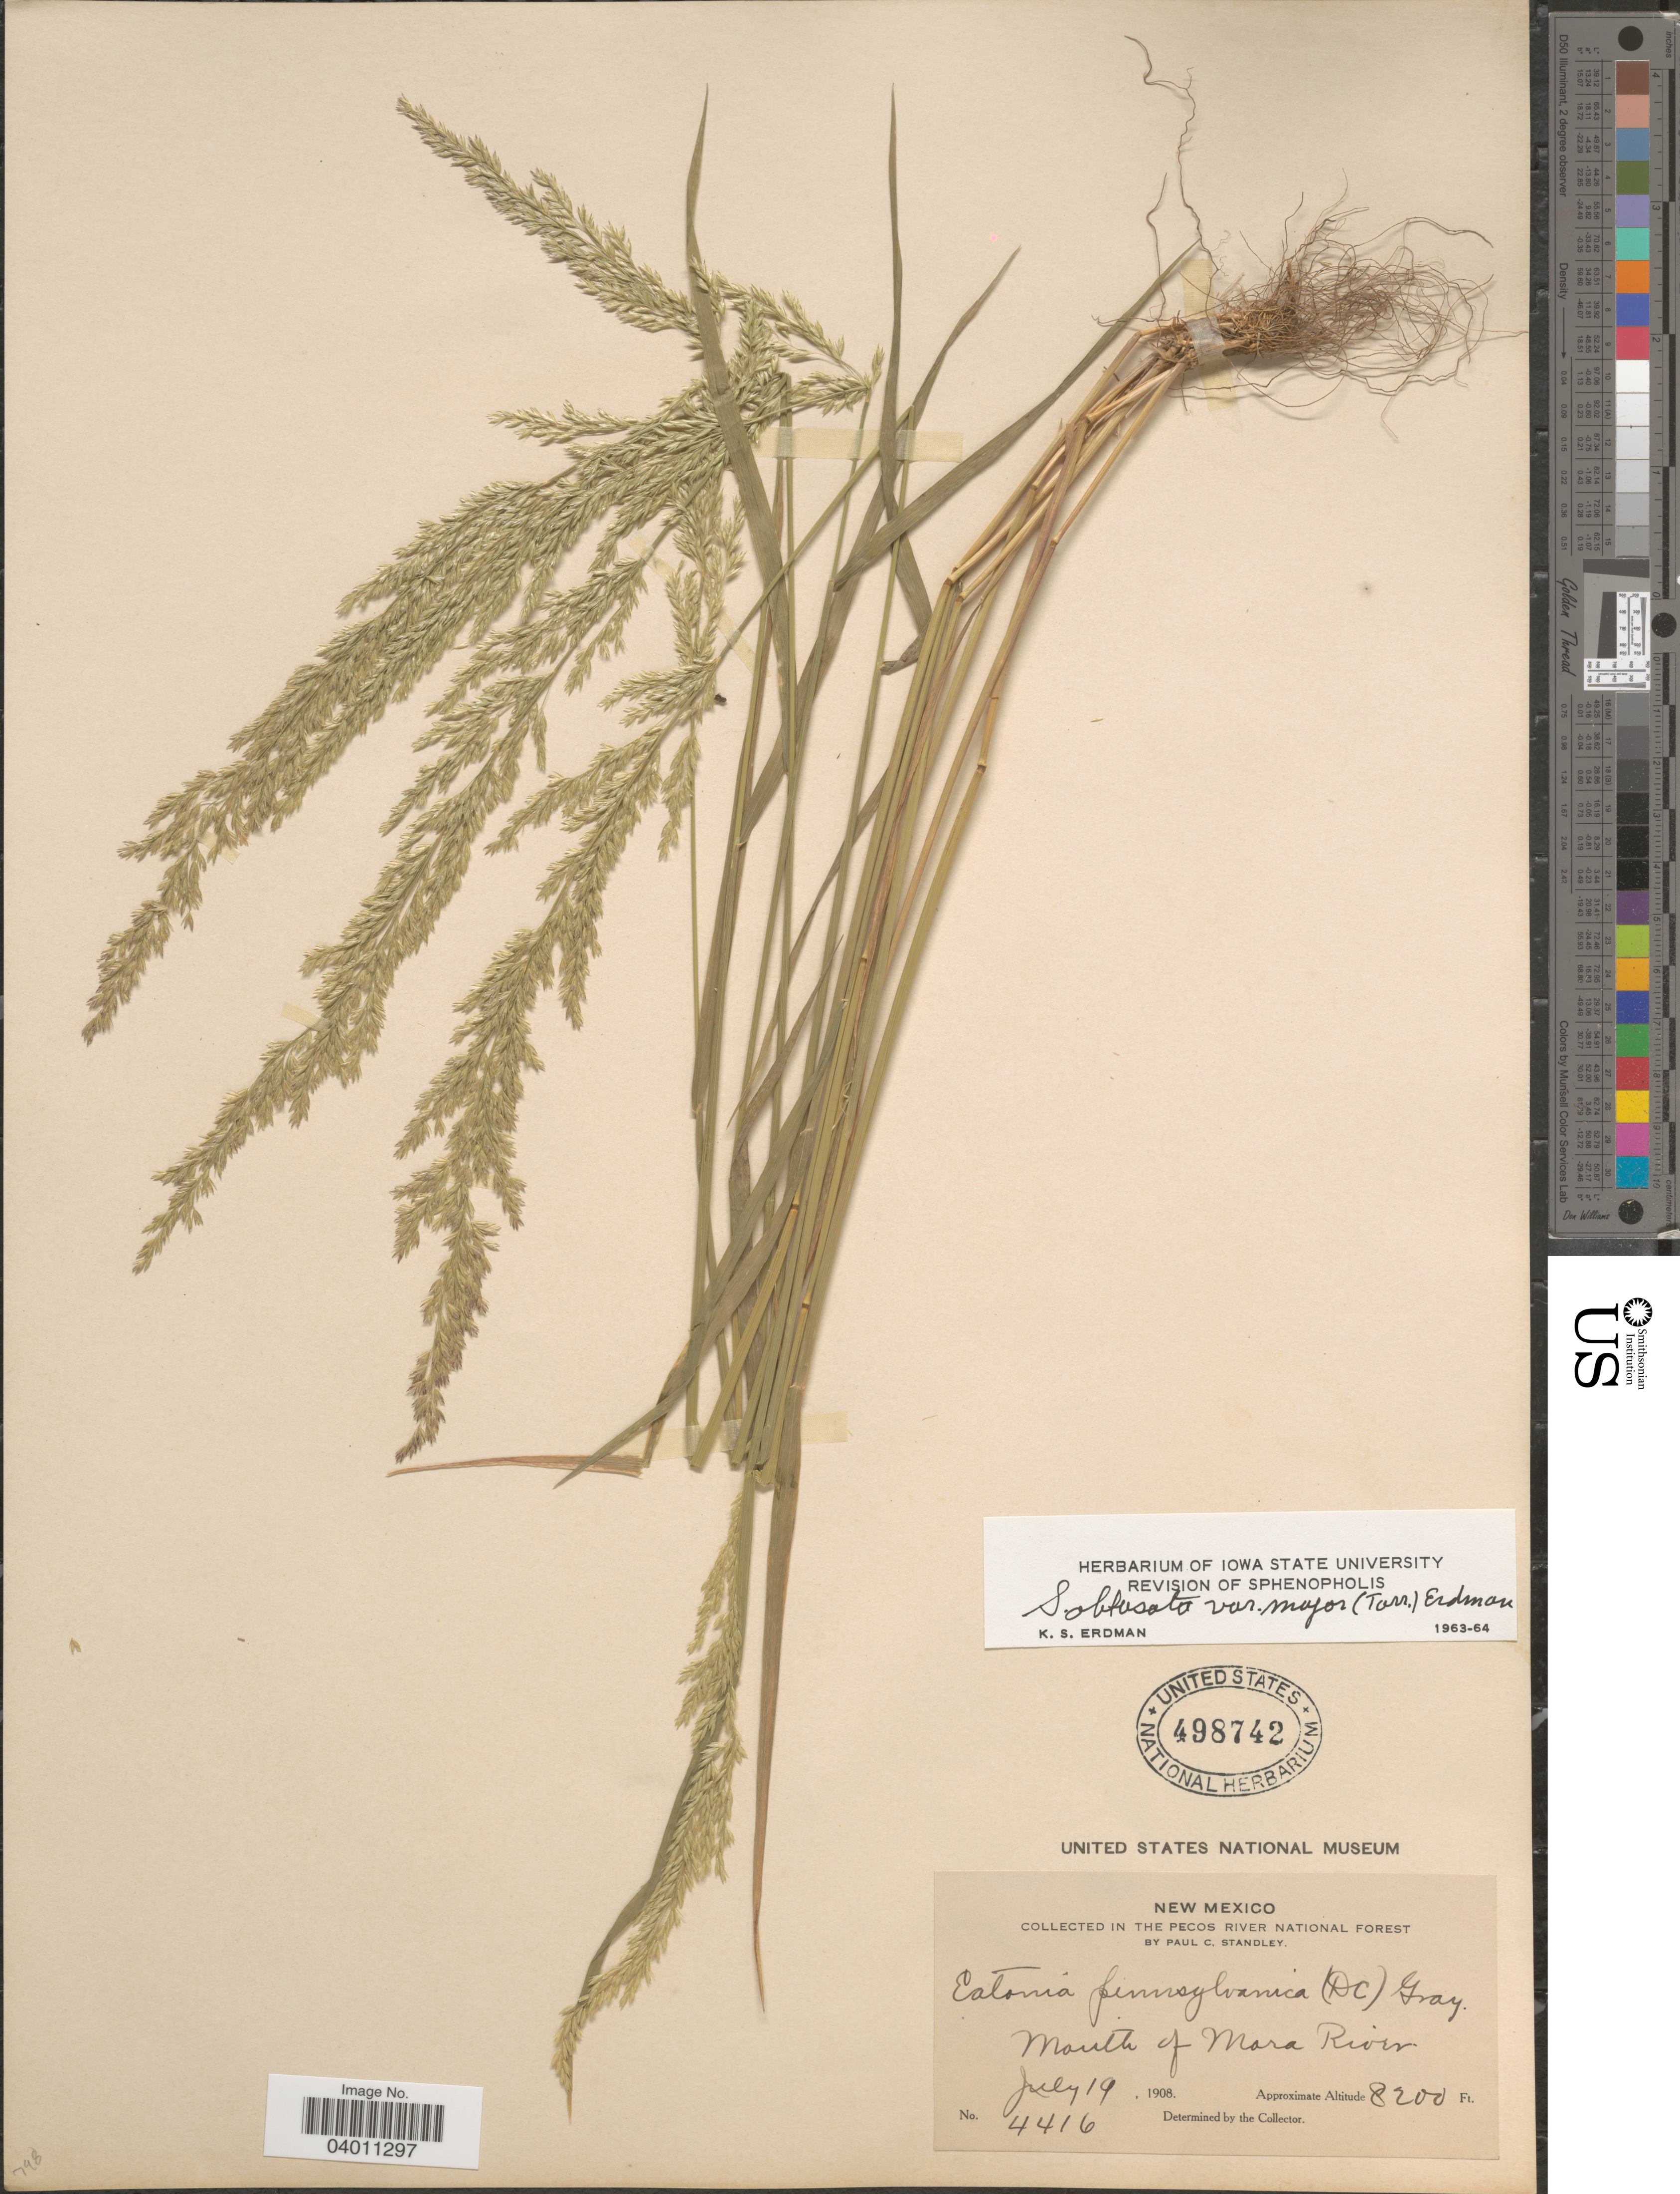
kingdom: Plantae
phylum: Tracheophyta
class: Liliopsida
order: Poales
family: Poaceae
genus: Sphenopholis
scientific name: Sphenopholis intermedia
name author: (Rydb.) Rydb.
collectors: P. C. Standley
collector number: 4416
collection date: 1908-07-19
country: United States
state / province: New Mexico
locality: In the Pecos River National Forest. Mouth of Mara River.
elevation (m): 2499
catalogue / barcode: US 498742